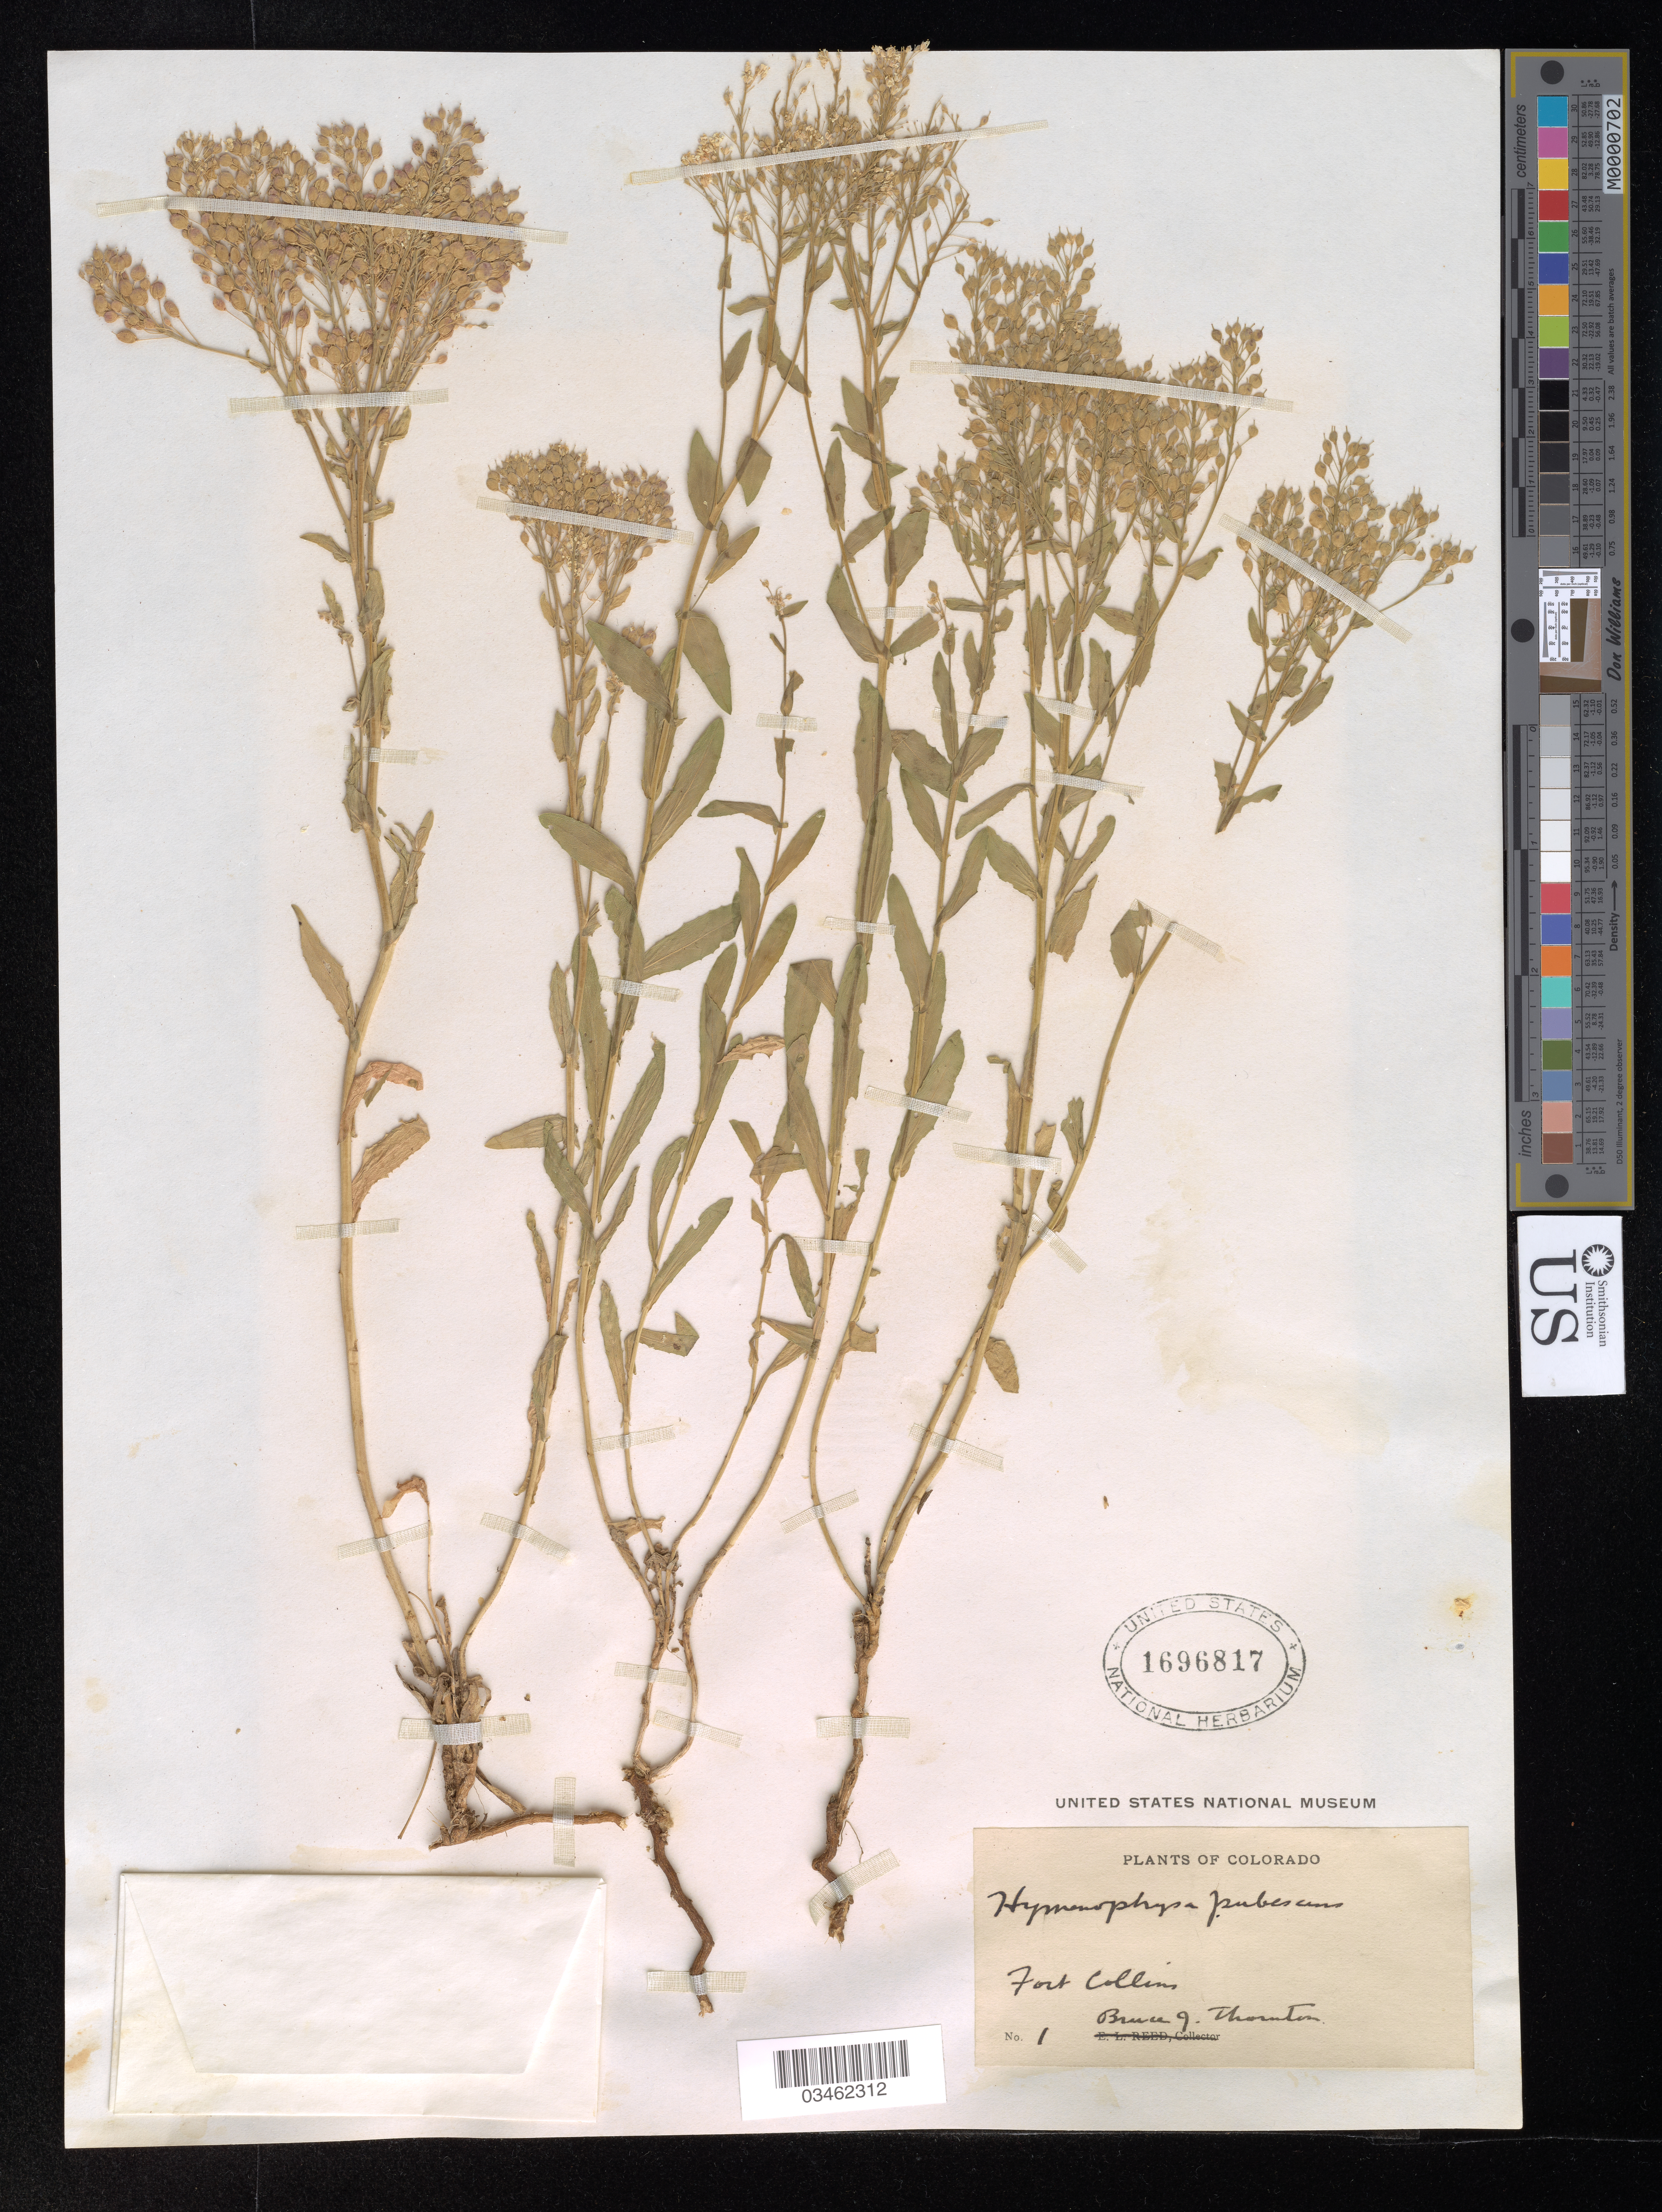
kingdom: Plantae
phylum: Tracheophyta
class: Magnoliopsida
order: Brassicales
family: Brassicaceae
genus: Hymenophysa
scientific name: Hymenophysa pubescens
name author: C.A. Mey.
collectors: B. Thornton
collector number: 1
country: United States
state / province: Colorado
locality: Fort Collins.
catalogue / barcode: US 1696817